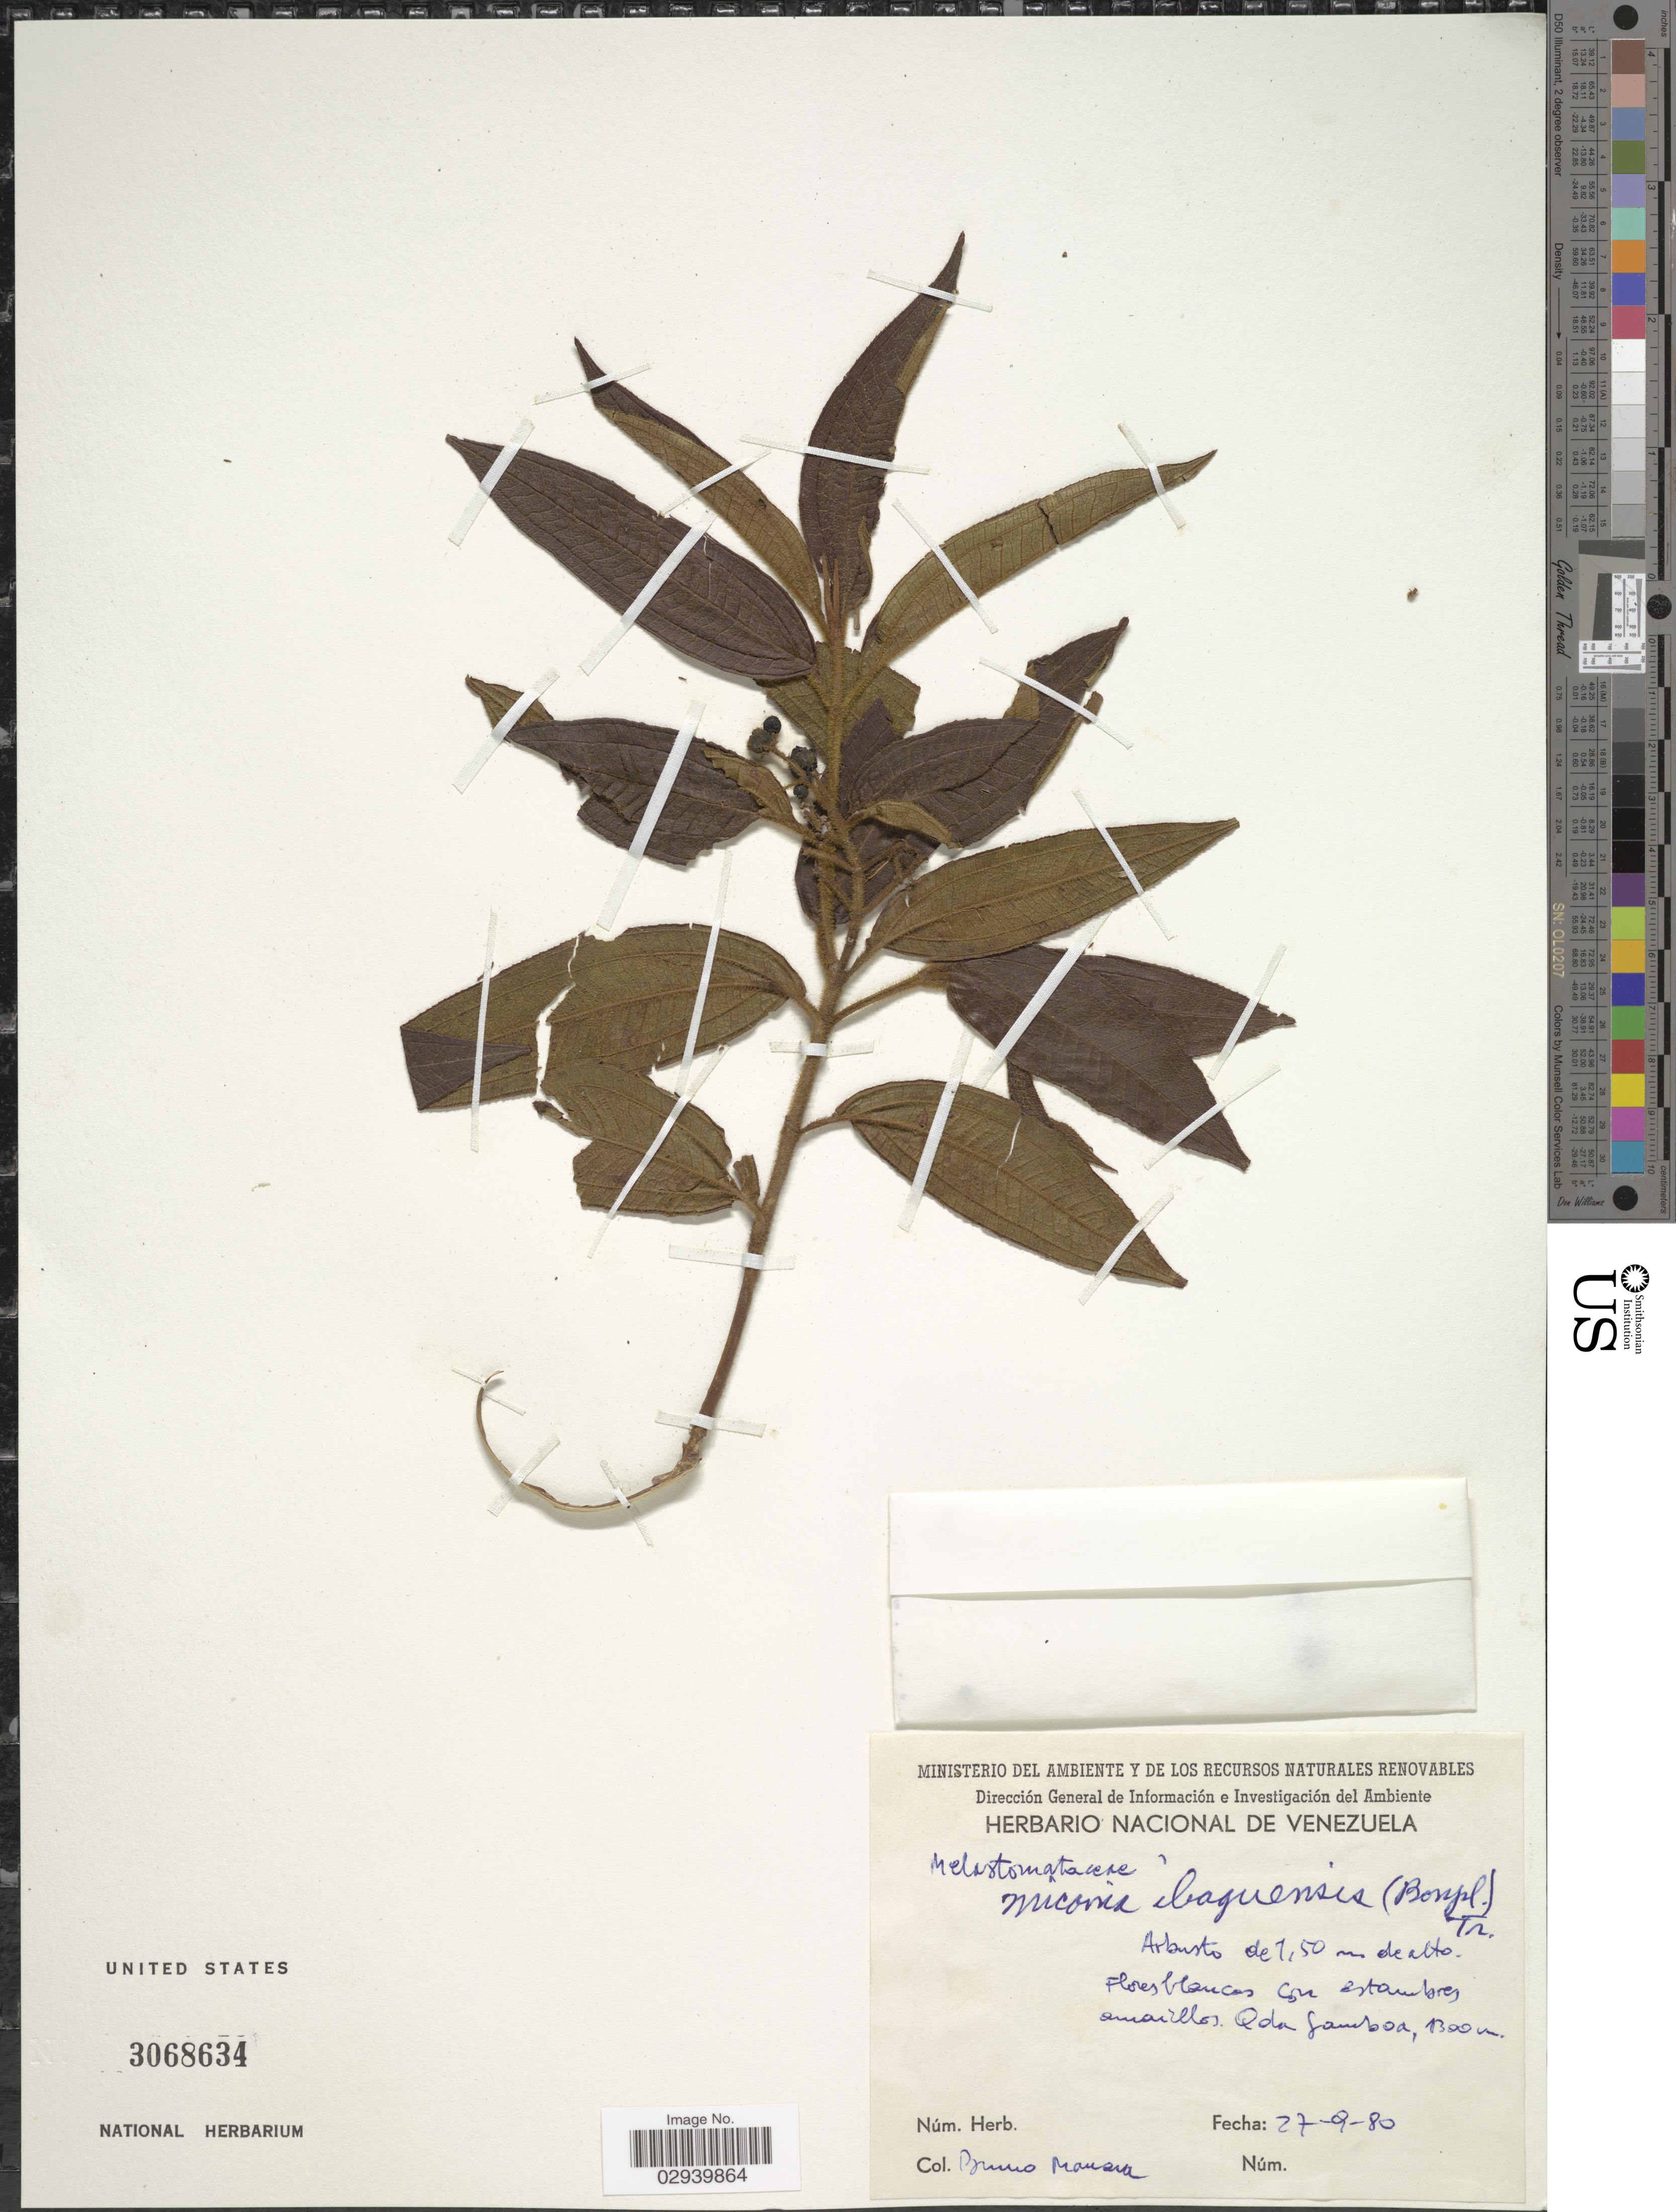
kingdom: Plantae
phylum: Tracheophyta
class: Magnoliopsida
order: Myrtales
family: Melastomataceae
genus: Miconia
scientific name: Miconia ibaguensis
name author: (Bonpl.) Triana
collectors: B. Manara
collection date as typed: Transcribed d/m/y: 27/9/80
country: Venezuela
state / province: Nueva Esparta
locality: Qda Gamboa.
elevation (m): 1300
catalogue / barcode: US 3068634